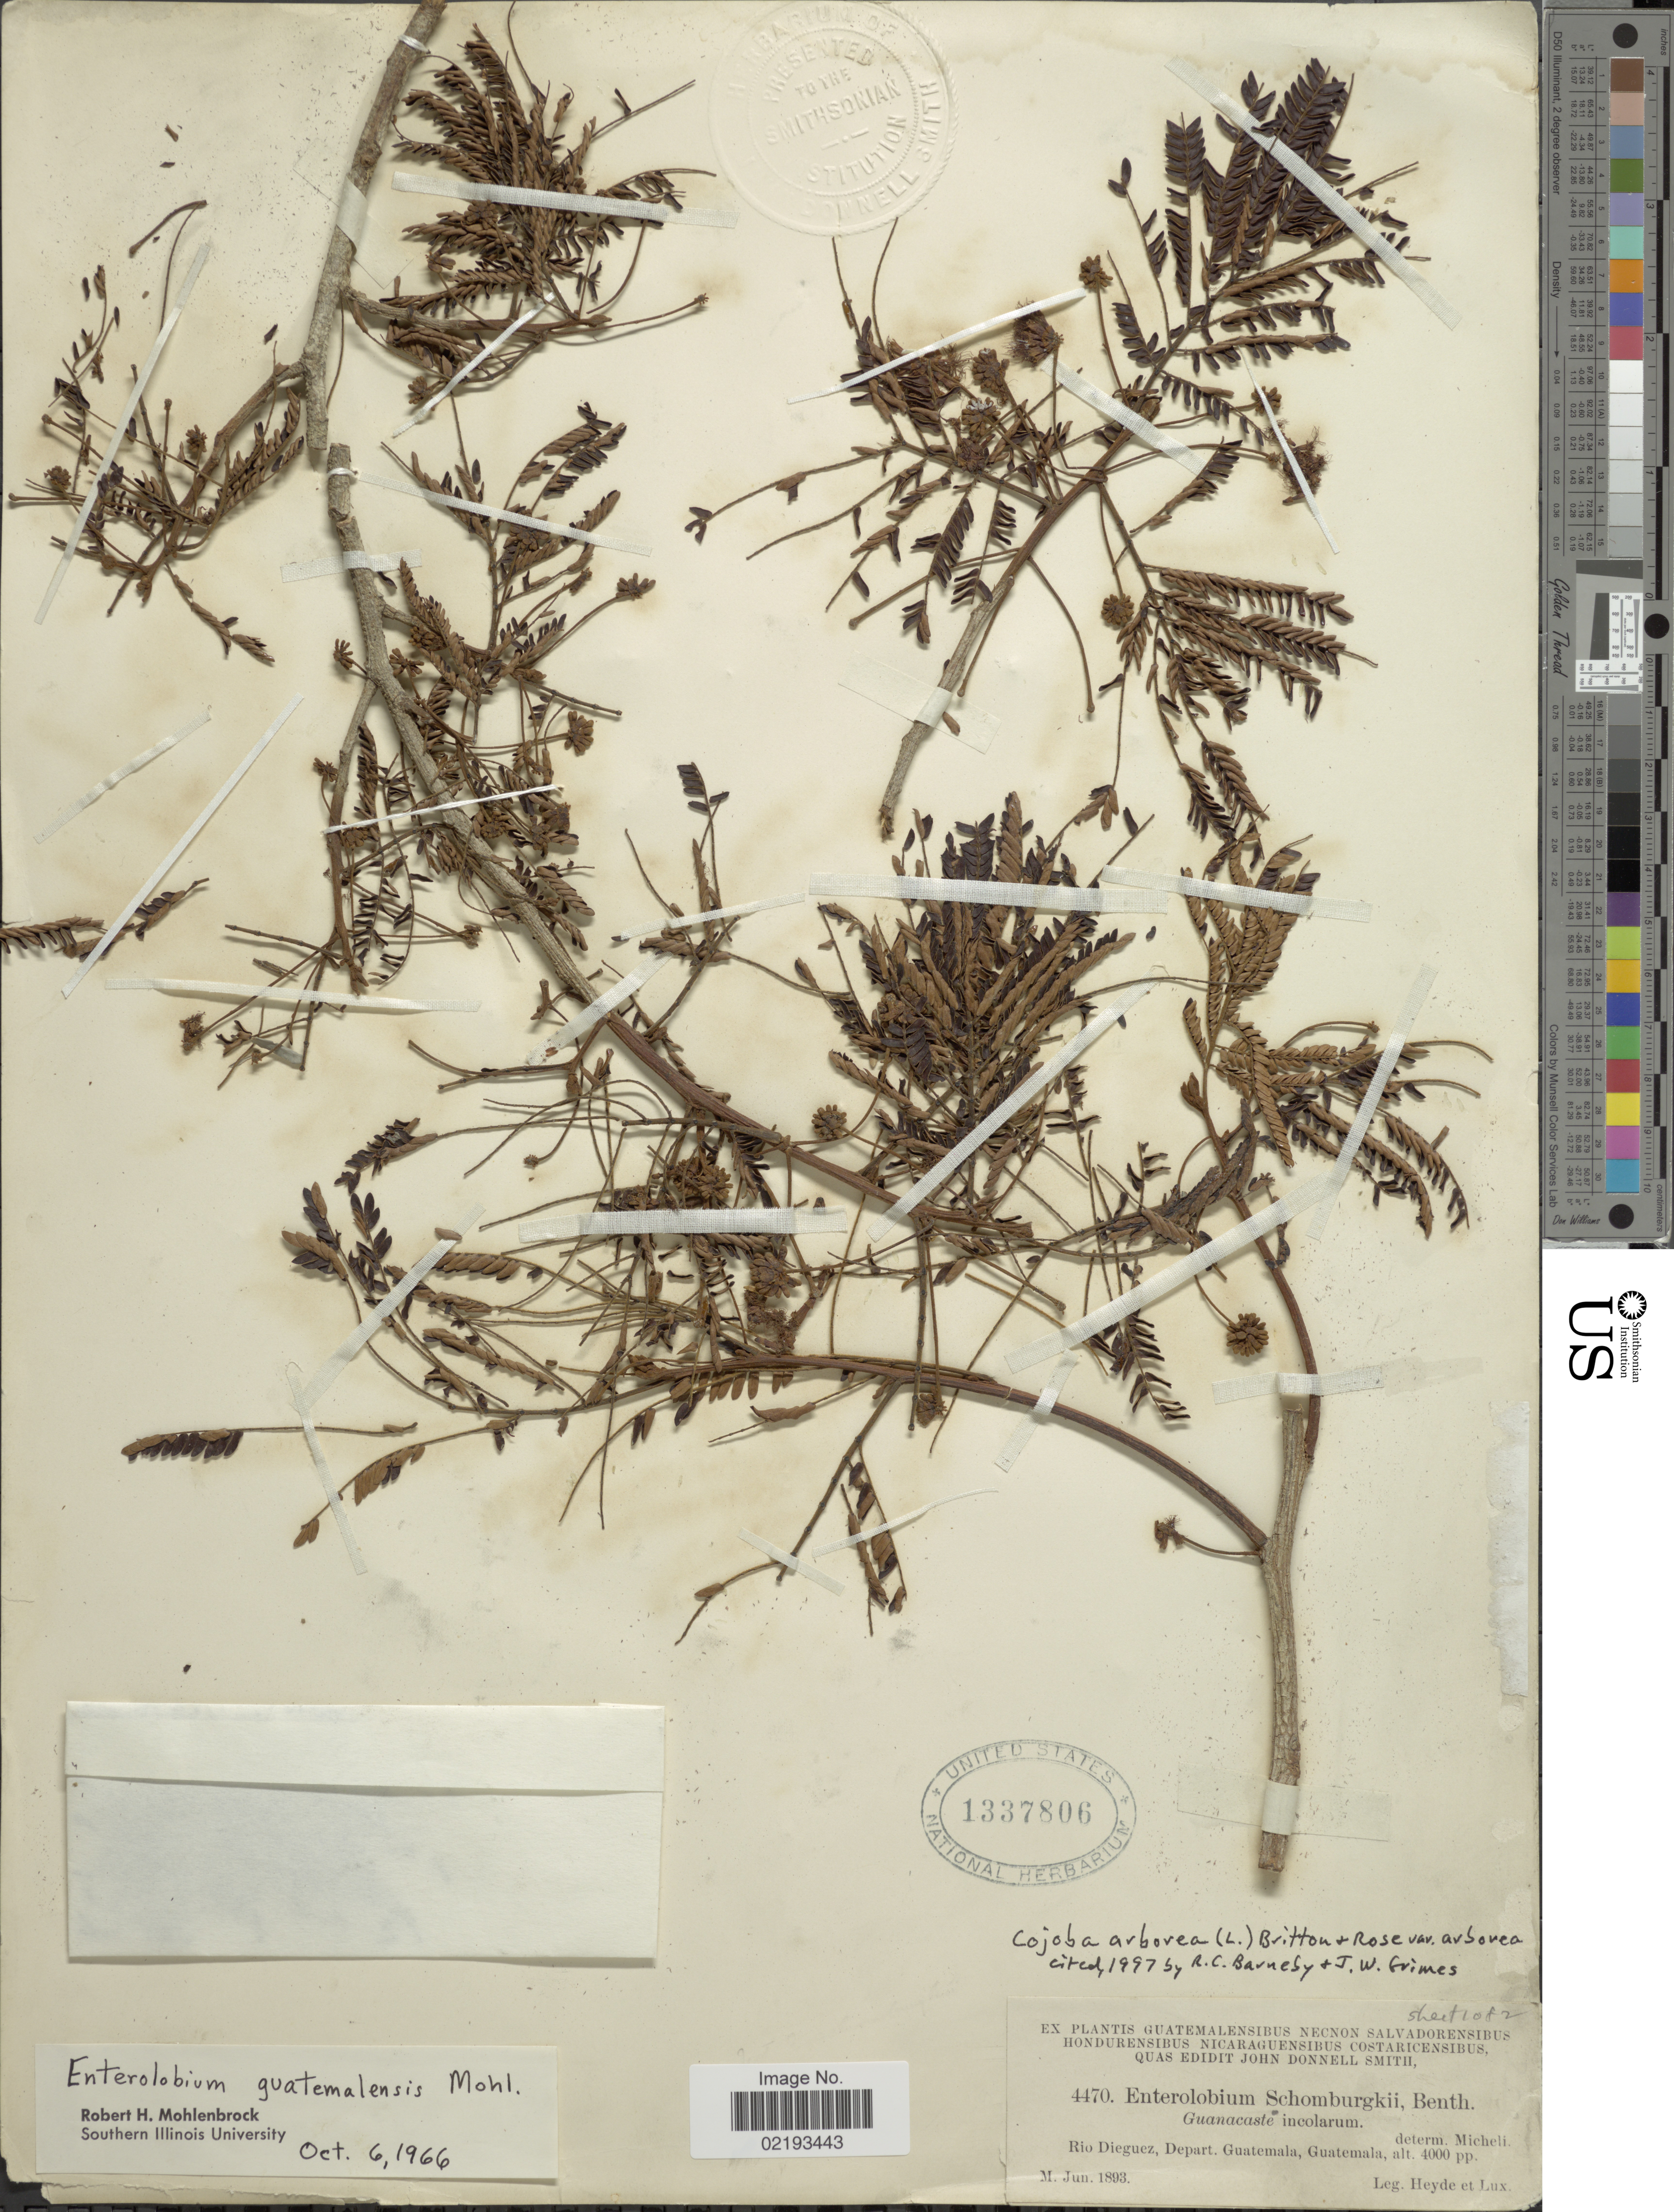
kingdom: Plantae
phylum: Tracheophyta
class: Magnoliopsida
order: Fabales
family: Fabaceae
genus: Cojoba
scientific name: Cojoba arborea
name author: (L.) Britton & Rose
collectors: Heyde & Lux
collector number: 4470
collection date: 1893-06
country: Guatemala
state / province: Guatemala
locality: Rio Dieguez, Depart Guatemala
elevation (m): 1219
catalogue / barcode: US 1337806